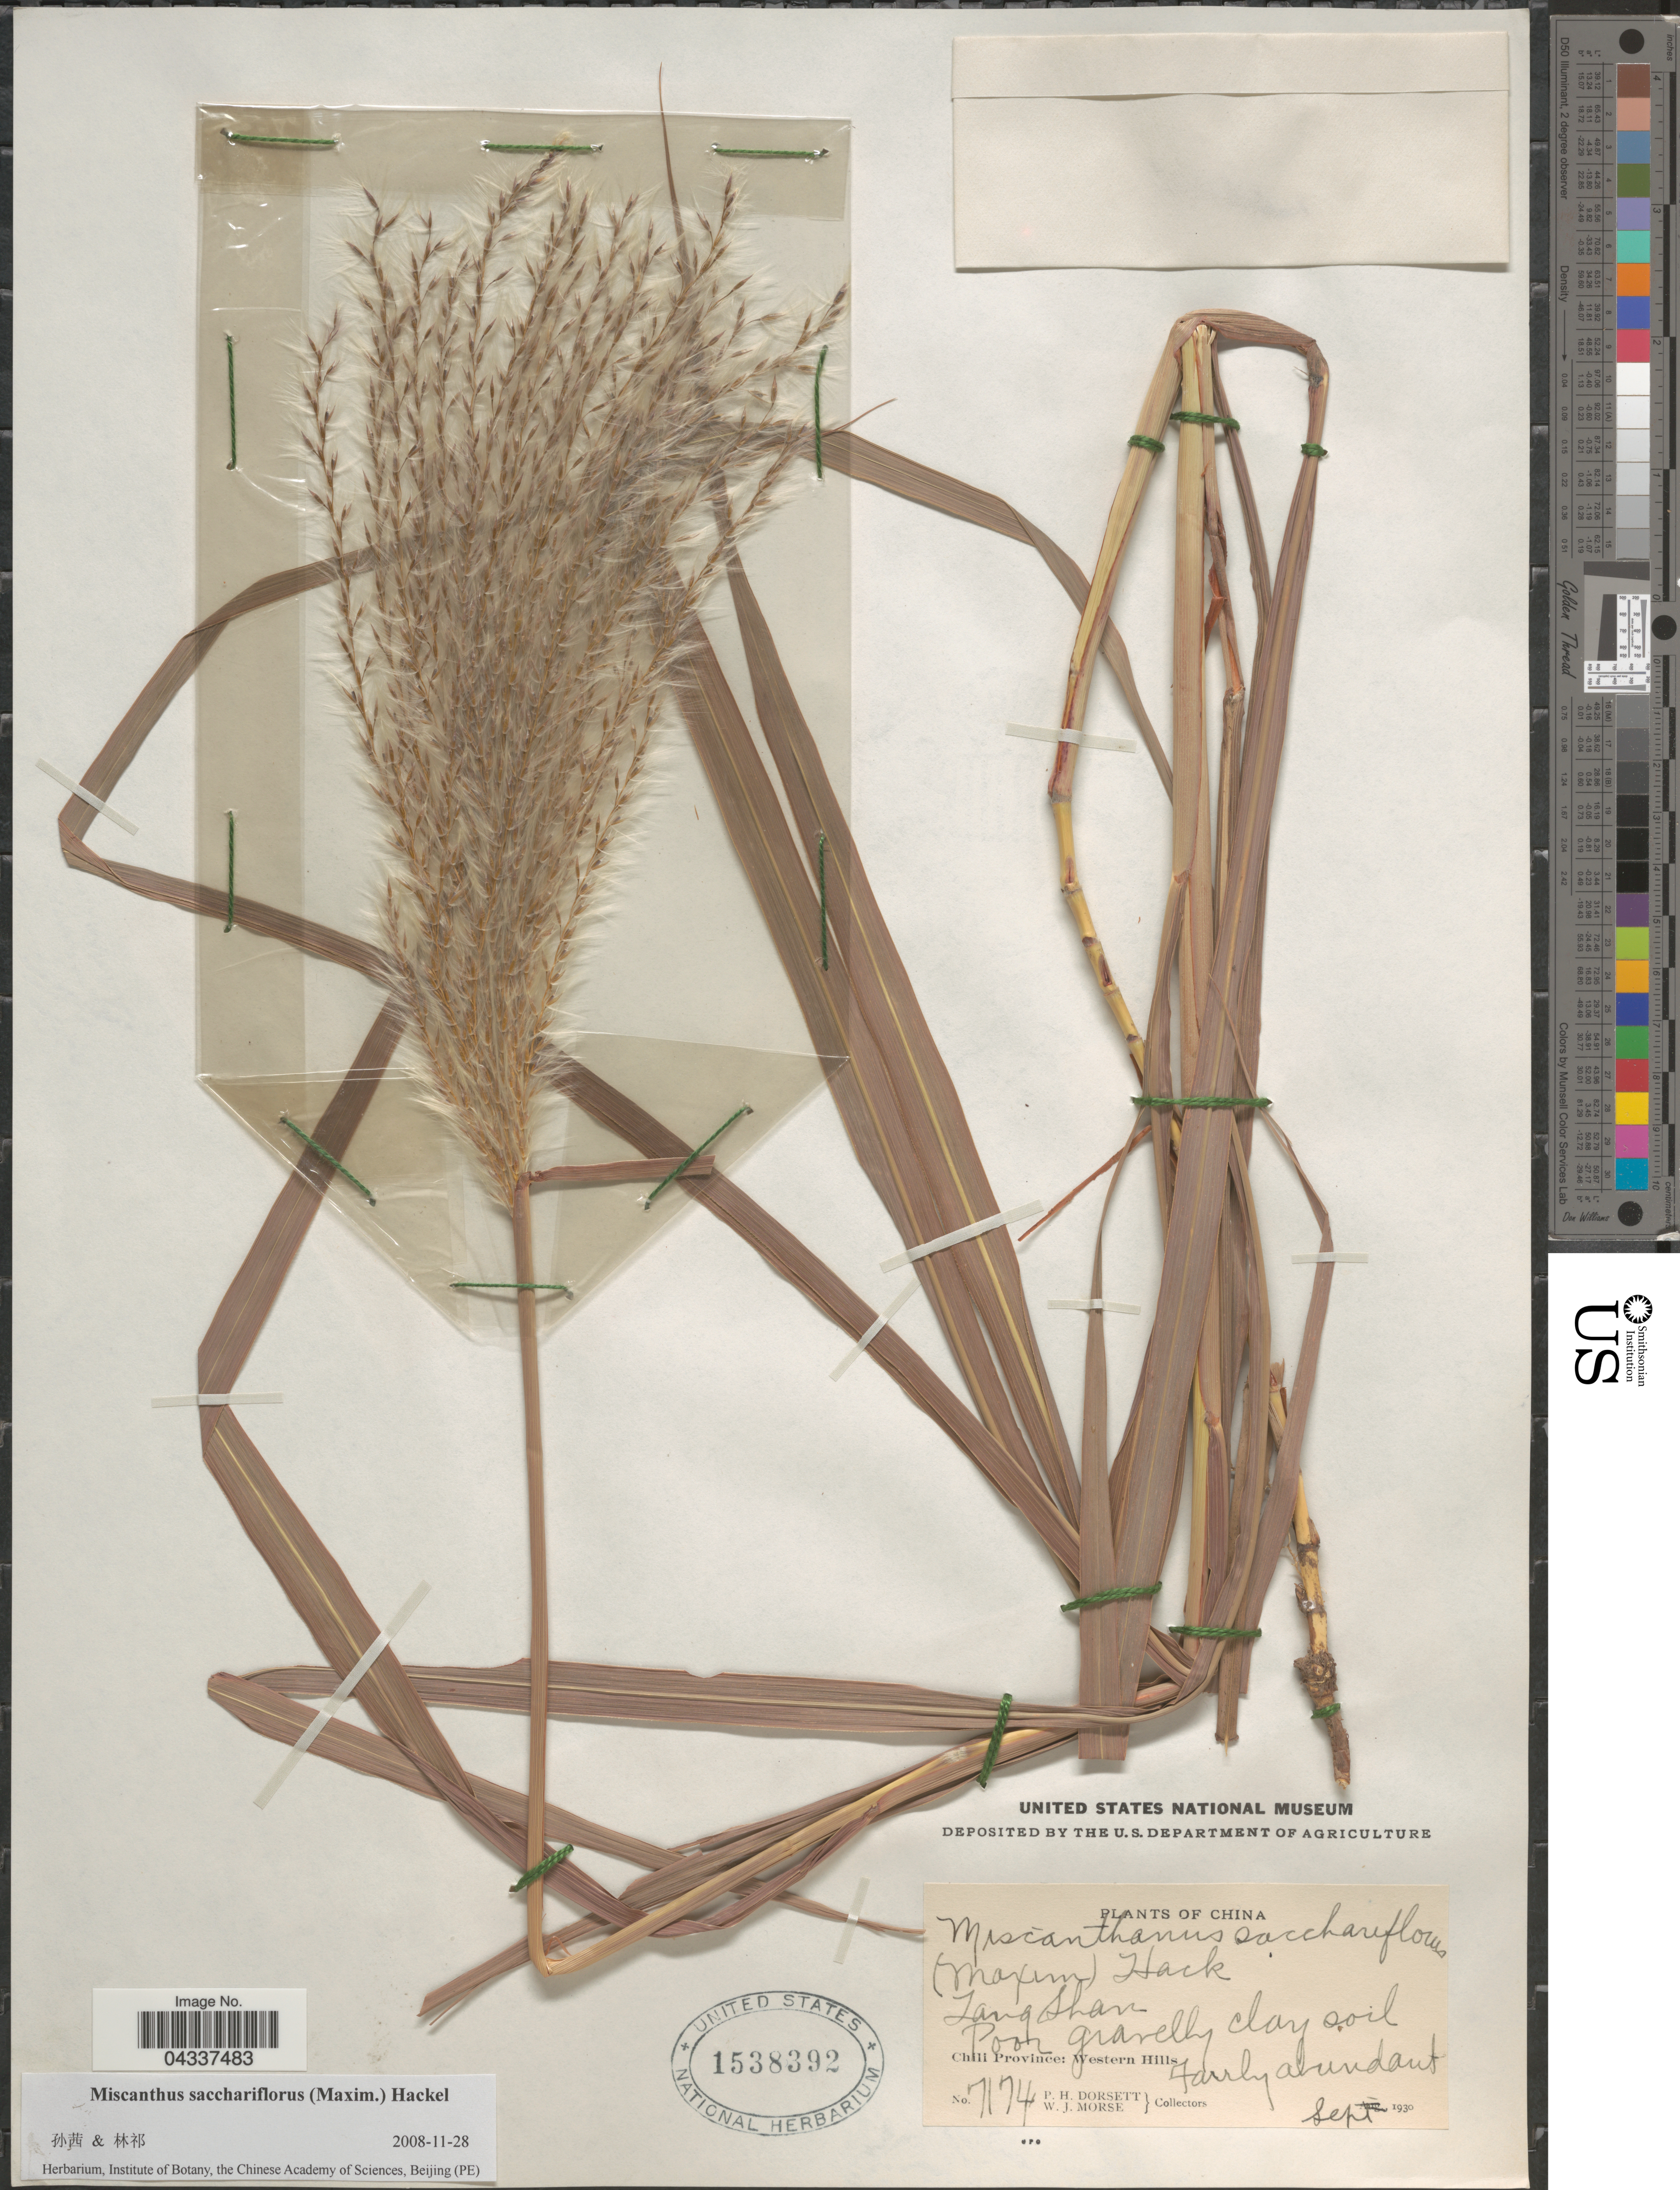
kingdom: Plantae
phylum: Tracheophyta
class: Liliopsida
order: Poales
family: Poaceae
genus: Miscanthus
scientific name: Miscanthus sacchariflorus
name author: (Maxim.) Hack.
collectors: P. H. Dorsett & W. J. Morse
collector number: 7174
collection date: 1930-09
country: China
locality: Tang Shan. Poor gravelly clay soil. Chili Province: Western Hills.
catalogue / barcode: US 1538392